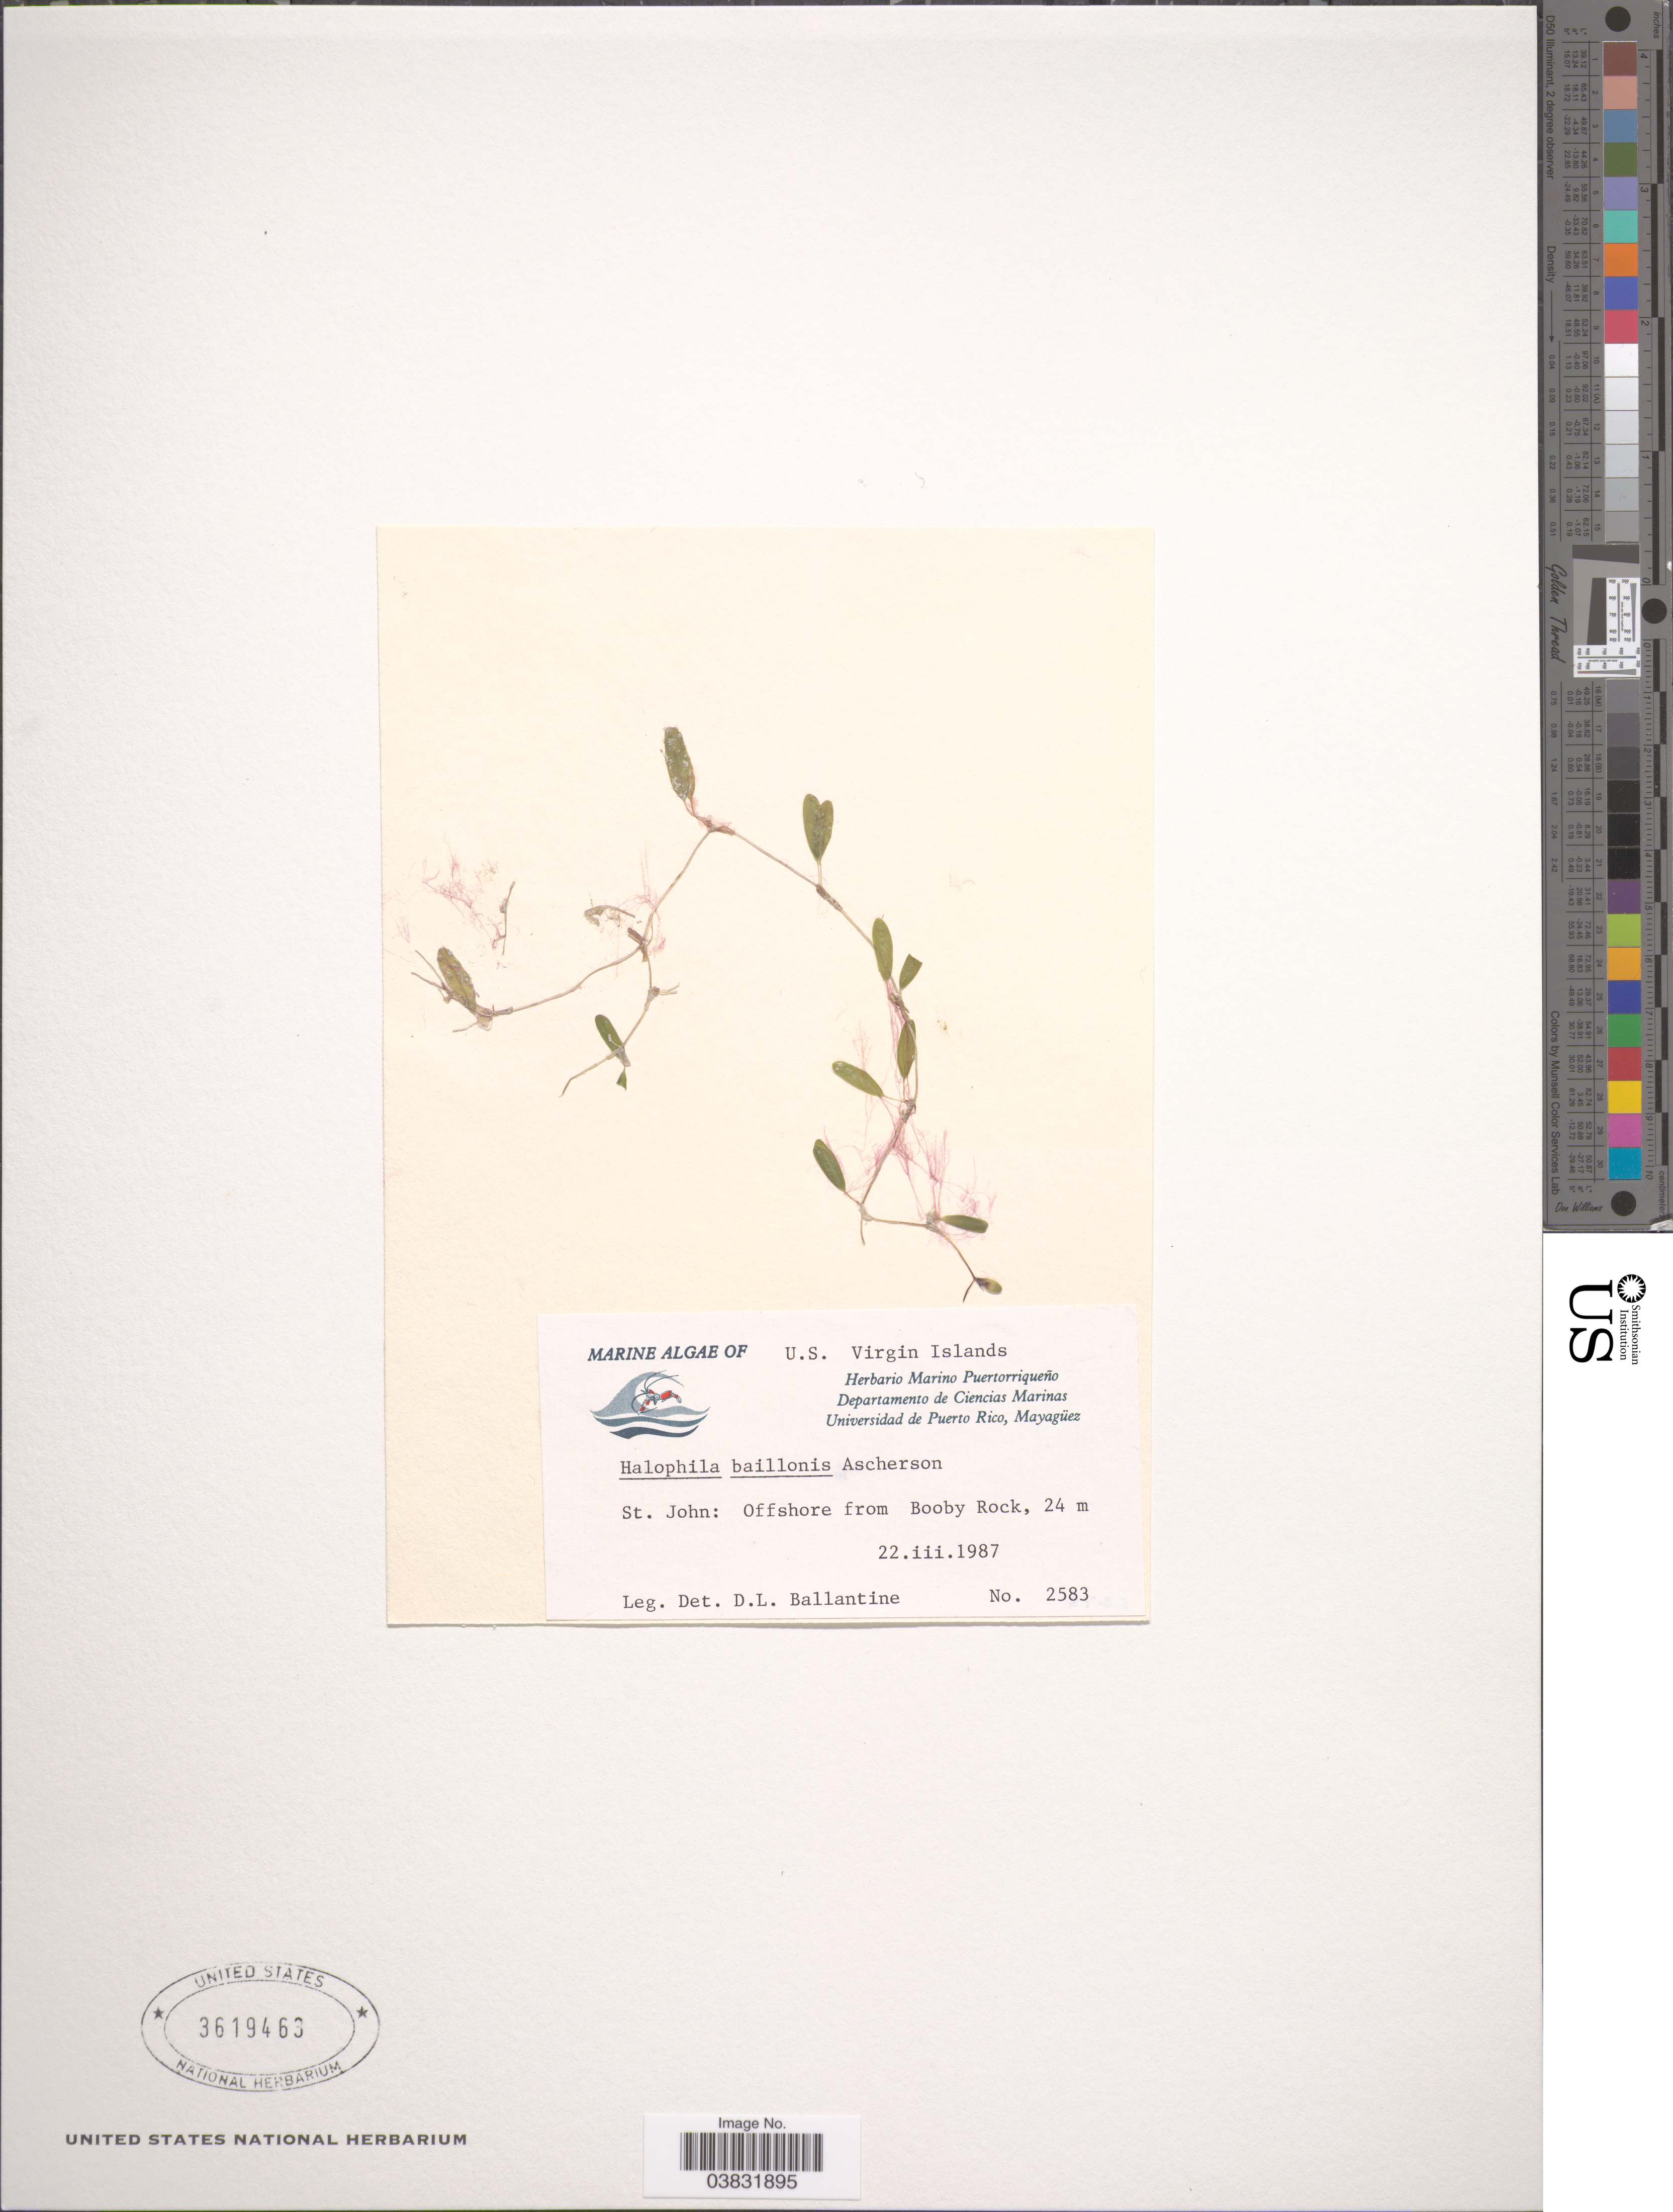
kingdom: Plantae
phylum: Tracheophyta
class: Liliopsida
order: Alismatales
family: Hydrocharitaceae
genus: Halophila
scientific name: Halophila baillonis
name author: Asch. ex Dickie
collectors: D.L. Ballantine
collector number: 2583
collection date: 1987-03-22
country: U.S. Virgin Islands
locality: St. John: Offshore from Booby Rock.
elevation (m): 24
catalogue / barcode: US 3619463